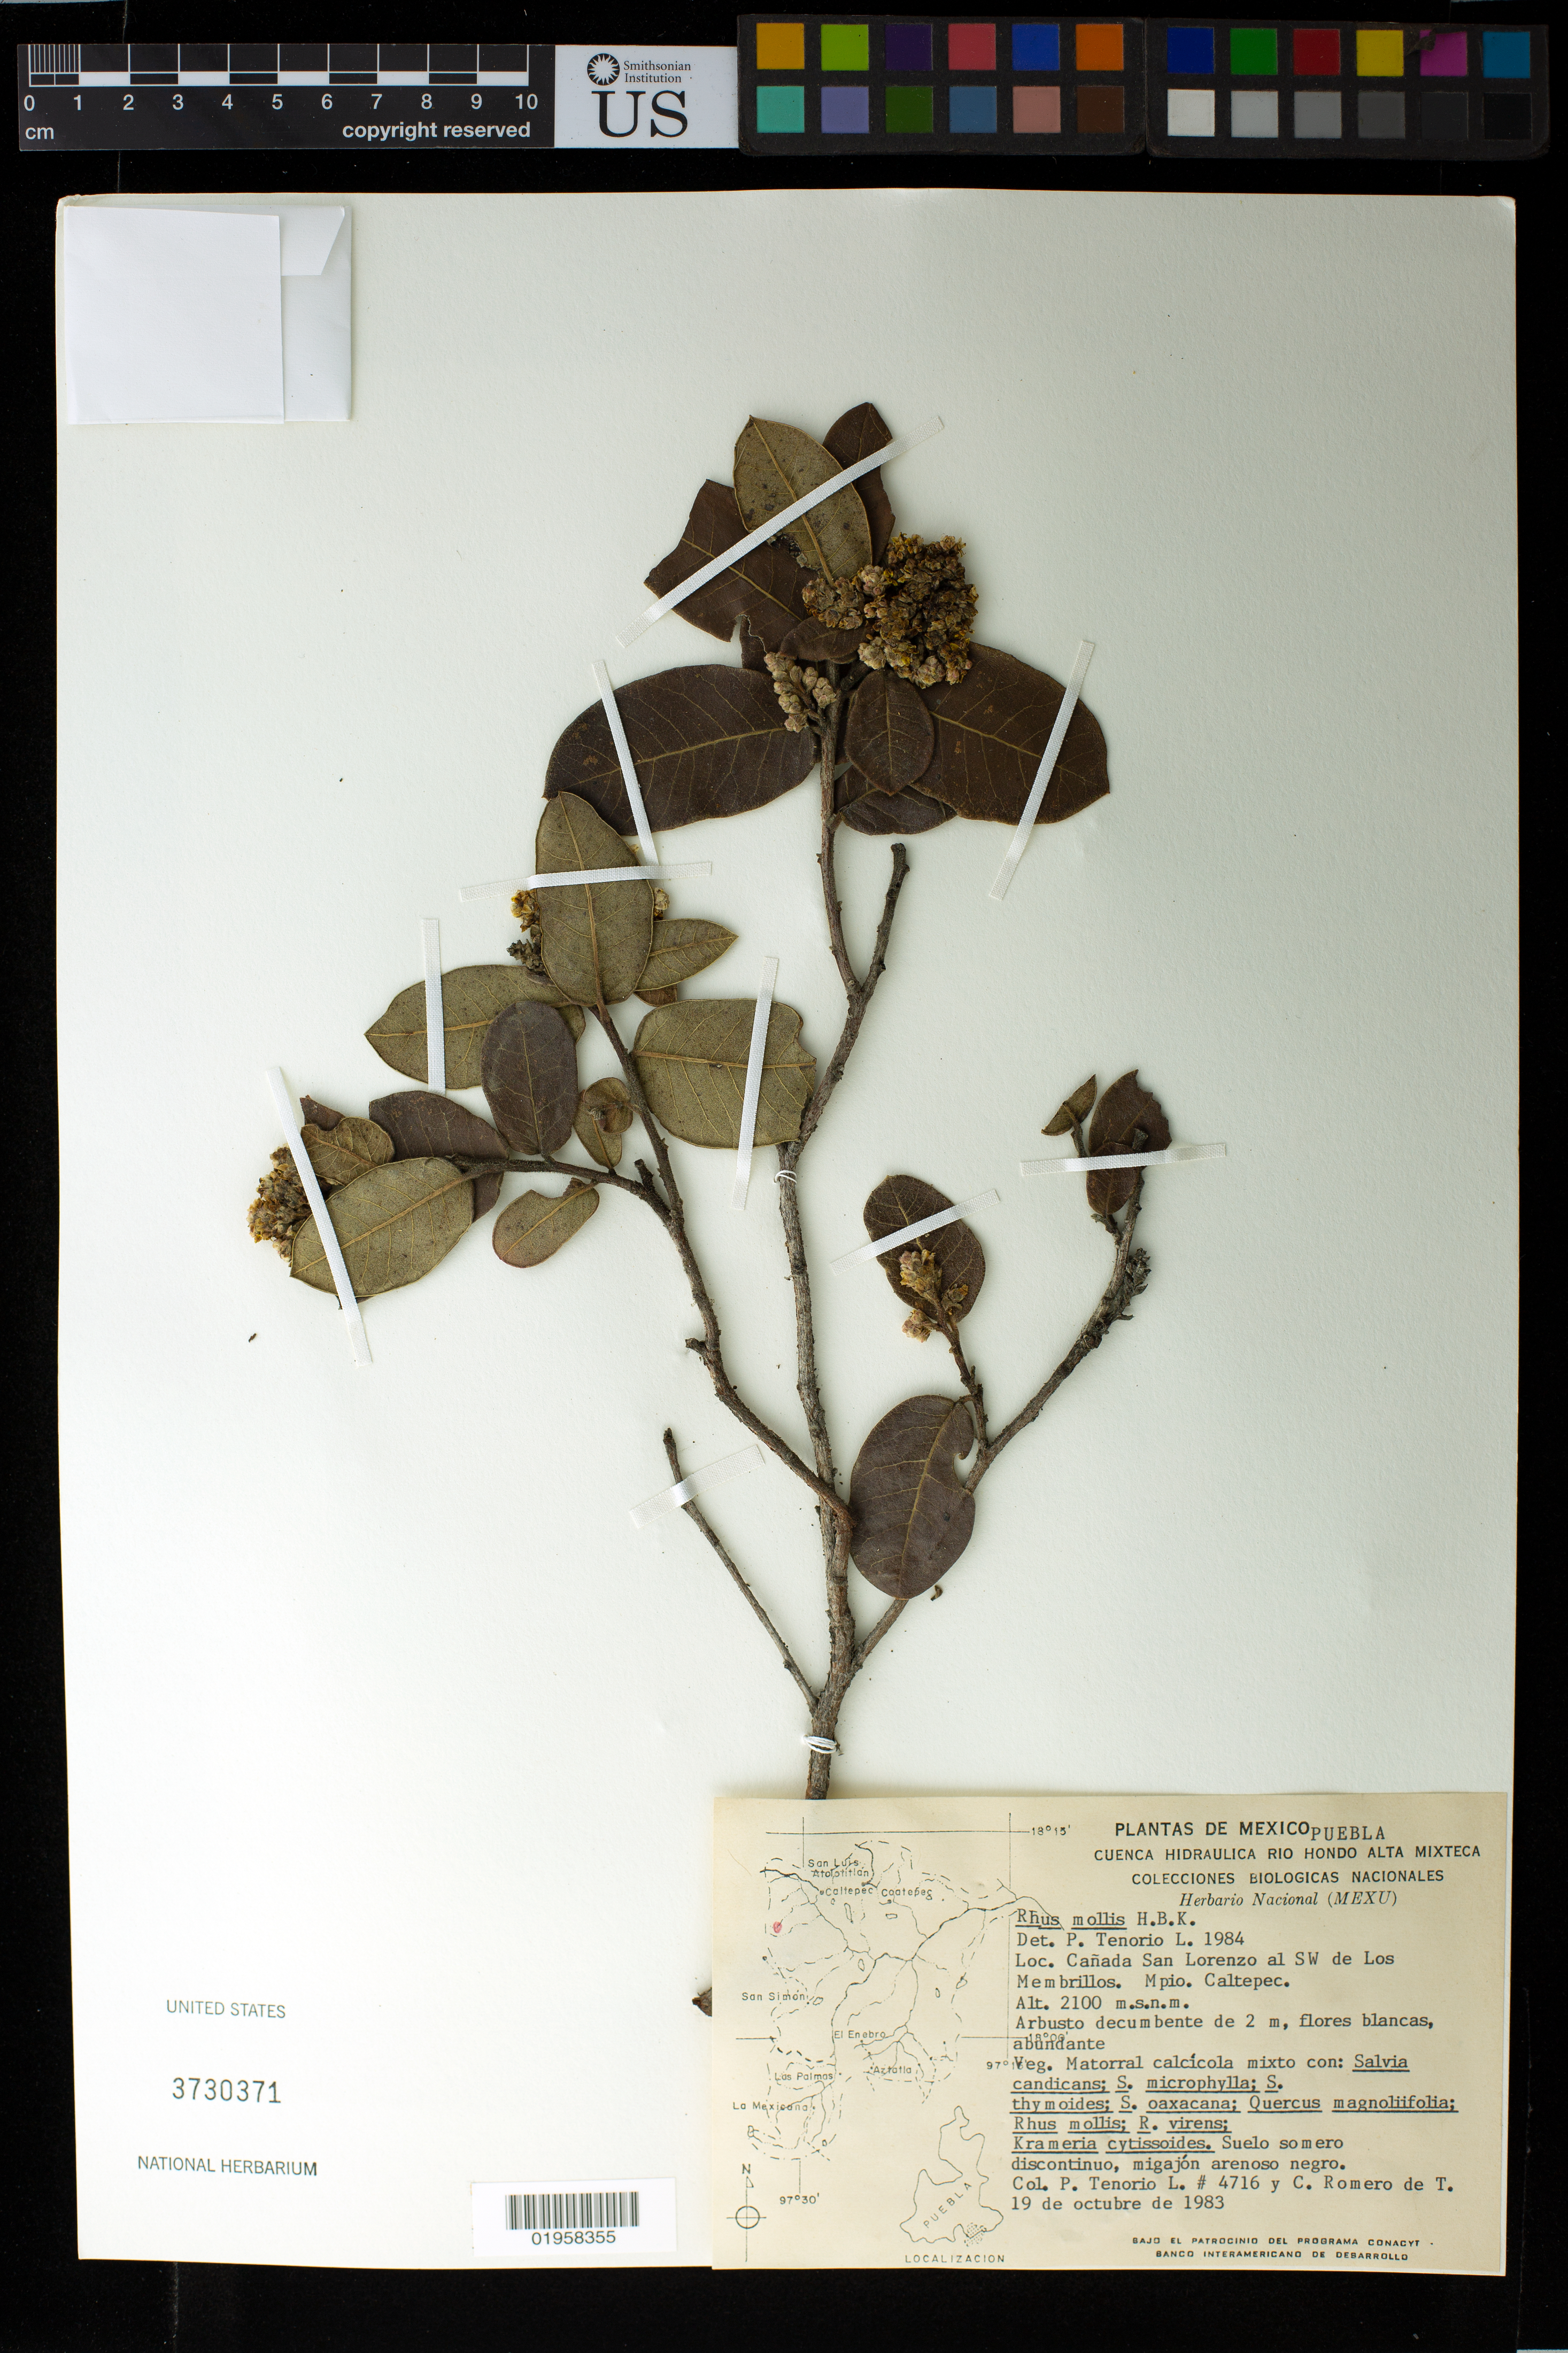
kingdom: Plantae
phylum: Tracheophyta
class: Magnoliopsida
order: Sapindales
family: Anacardiaceae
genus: Rhus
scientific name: Rhus standleyi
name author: F.A. Barkley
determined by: Mitchell, John D.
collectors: P. Tenorio L. & C. Romero de T.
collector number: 4716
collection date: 1983-10-19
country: Mexico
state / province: Puebla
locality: Cañada San Lorenzo al SW de Los Membrillos. Mpio. Caltepec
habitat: Suelo somero discontinuo, migajón arenoso negro. Matorral calcícola mixto con: Salvia candicans; S. microphylla; S. thymoides; S. oaxacana; Quercus magnoliifolia; Rhus millis; R. virens; Krameria cytissoides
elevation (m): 2100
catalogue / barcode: US 3730371